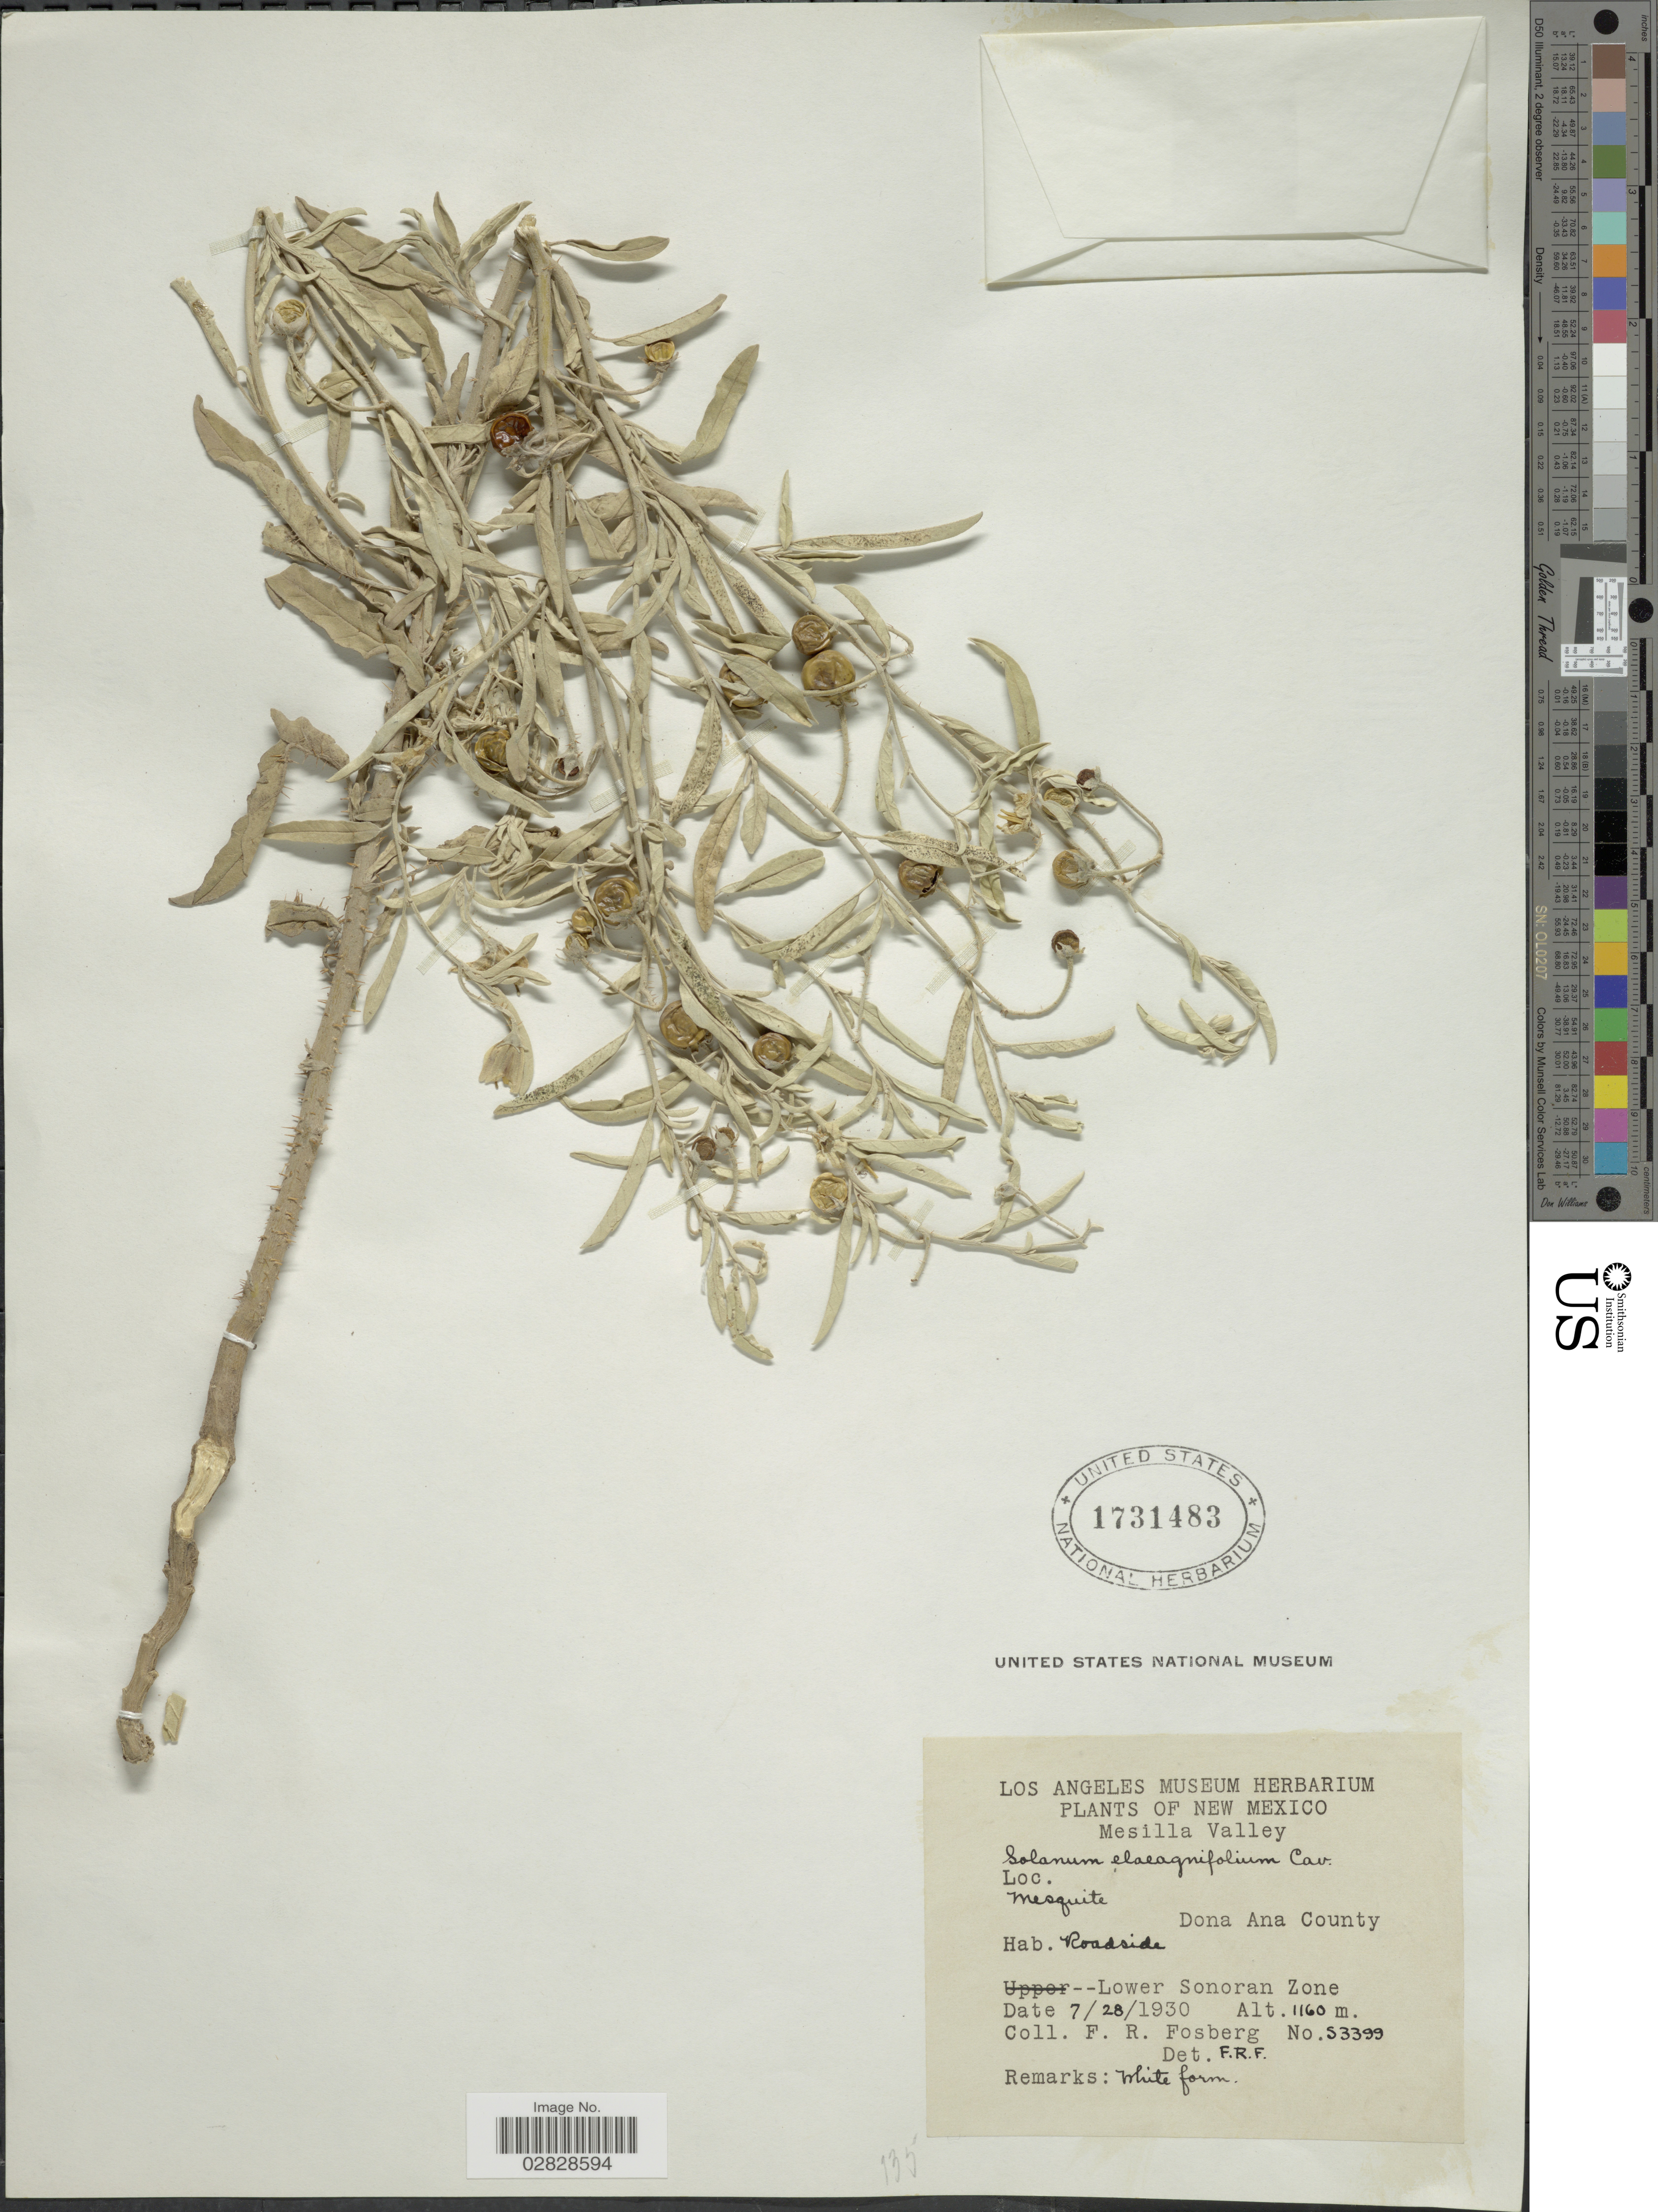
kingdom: Plantae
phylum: Tracheophyta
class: Magnoliopsida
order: Solanales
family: Solanaceae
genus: Solanum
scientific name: Solanum elaeagnifolium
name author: Cav.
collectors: F. R. Fosberg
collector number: S3399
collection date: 1930-07-28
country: United States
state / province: New Mexico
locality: Mesilla Valley. Mesquite. Dona Ana County. Lower Sonoran Zone.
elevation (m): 1160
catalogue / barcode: US 1731482